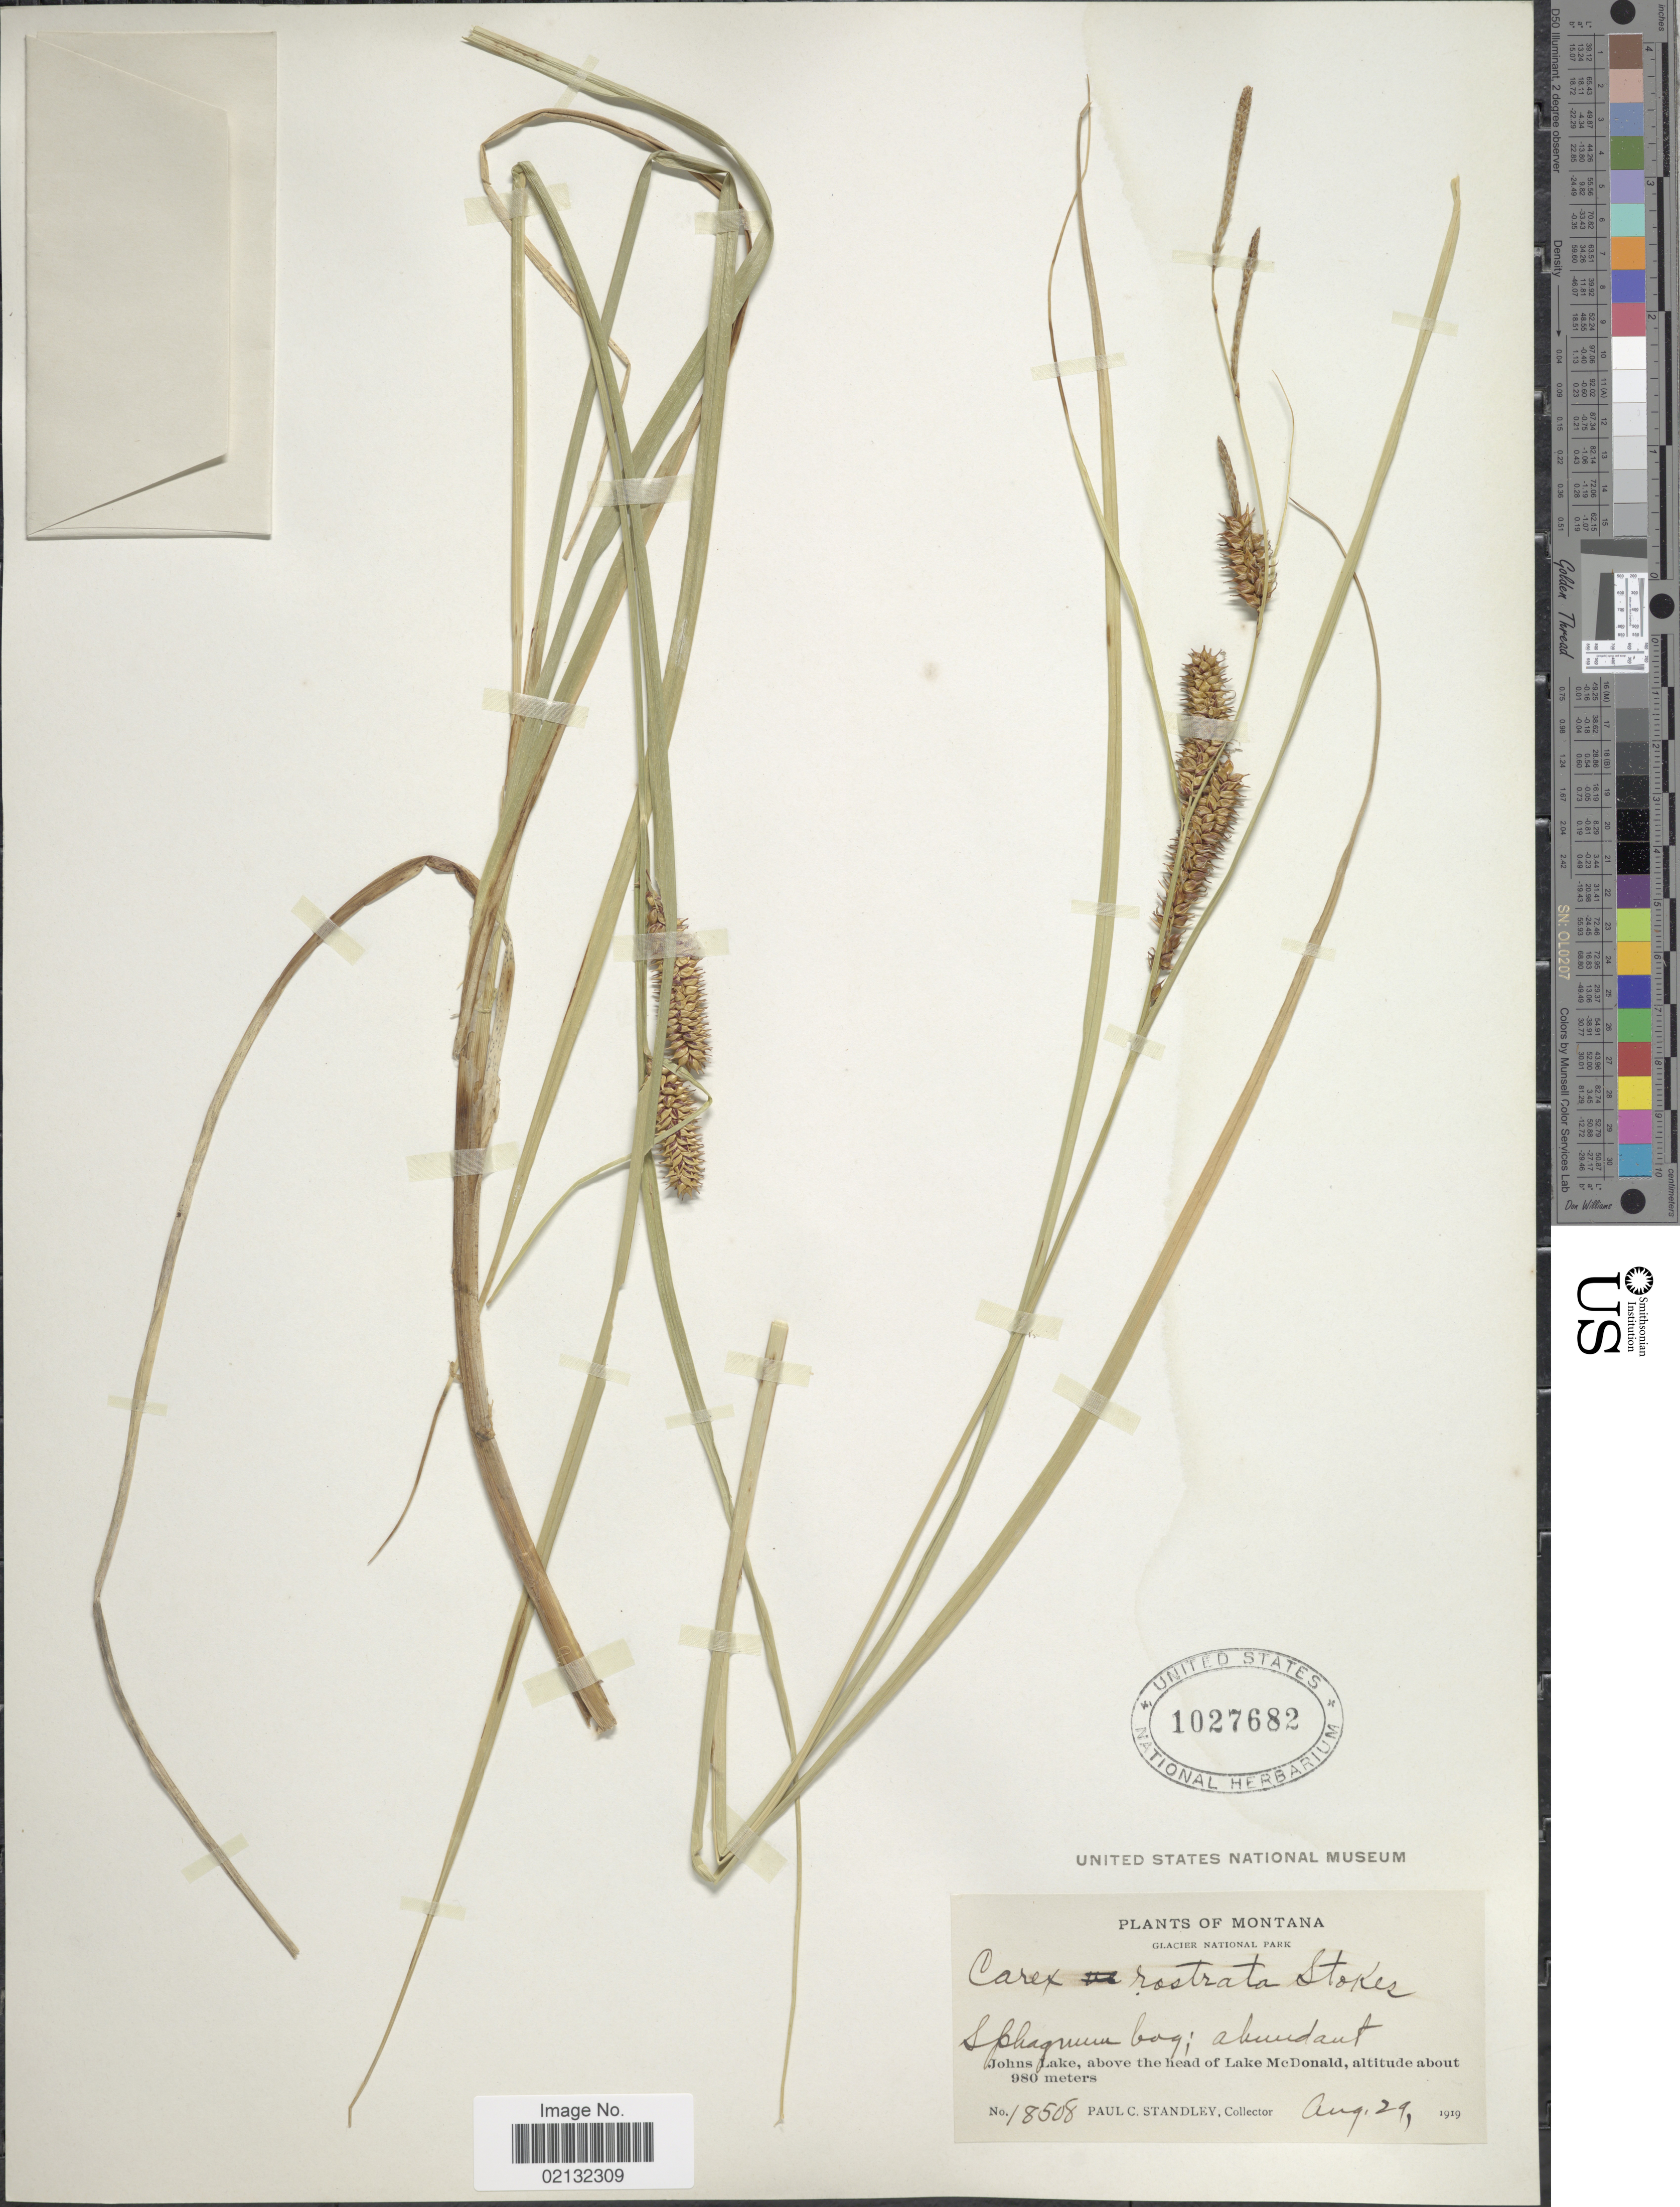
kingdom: Plantae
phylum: Tracheophyta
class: Liliopsida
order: Poales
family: Cyperaceae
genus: Carex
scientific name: Carex rostrata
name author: Stokes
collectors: P. C. Standley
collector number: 18508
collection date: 1919-08-29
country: United States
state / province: Montana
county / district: Flathead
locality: Glacier National Park, Johns Lake, above the head Lake McDonald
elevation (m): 980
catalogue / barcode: US 1027682